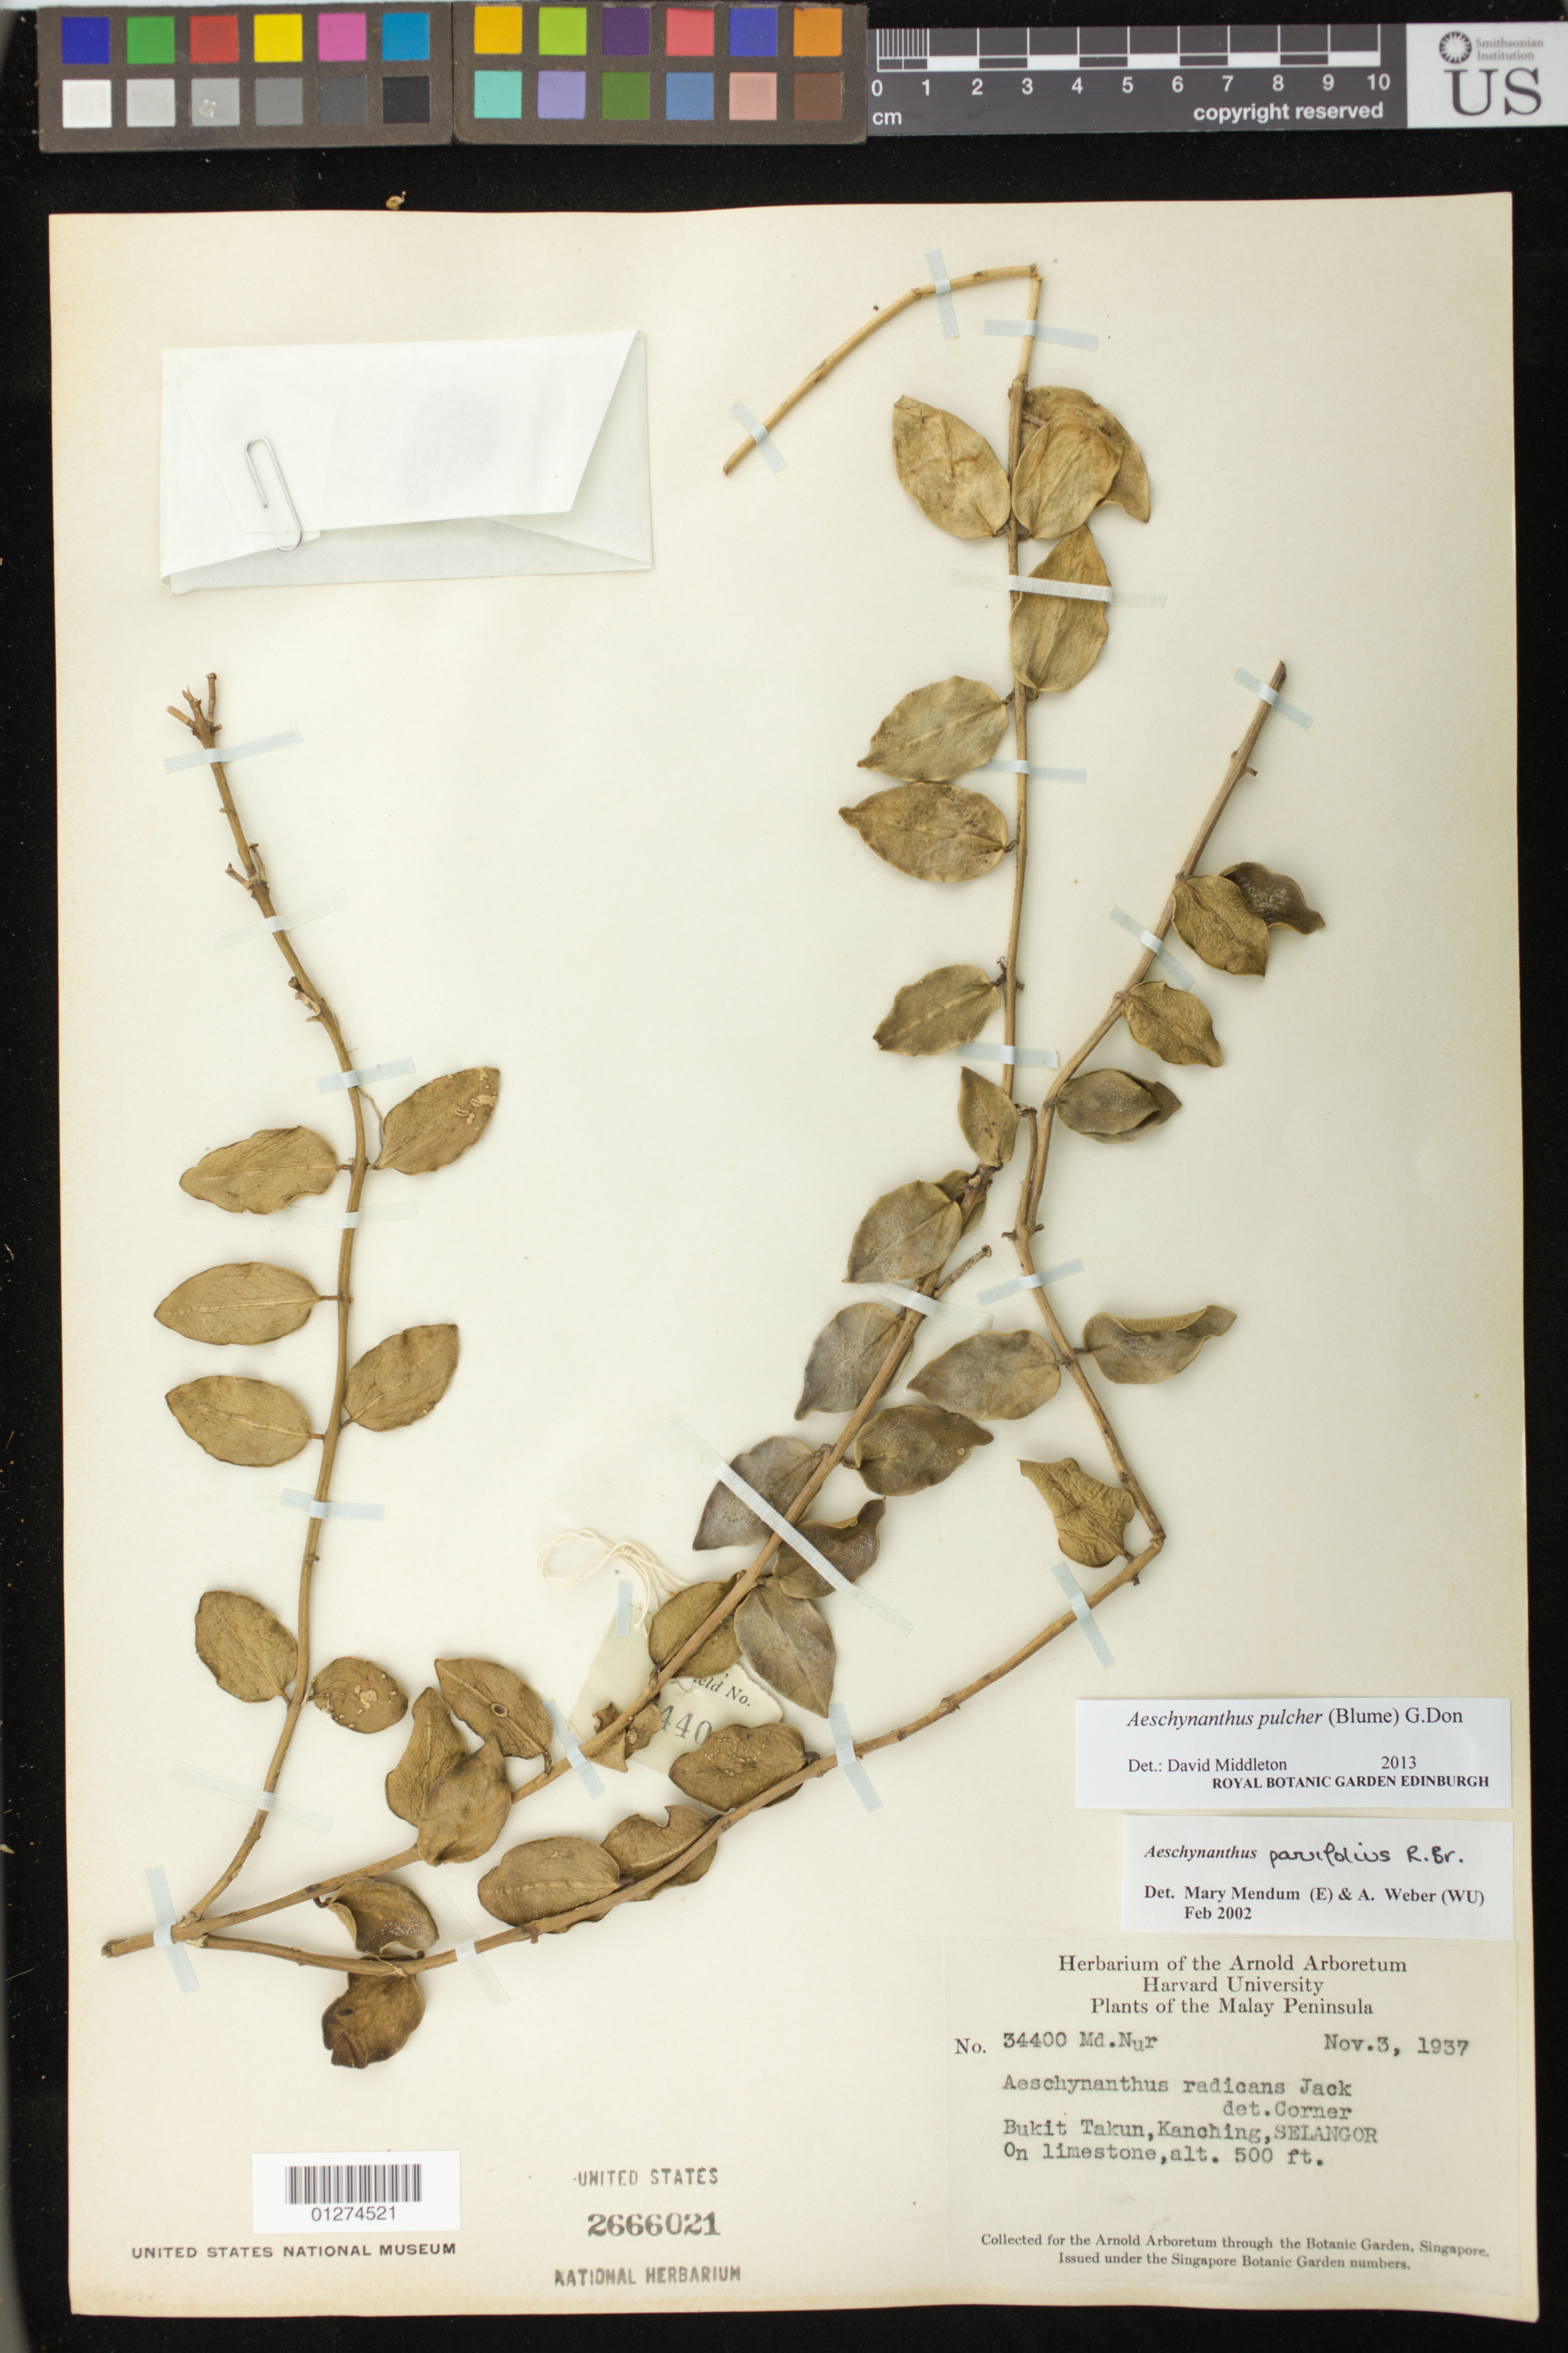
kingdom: Plantae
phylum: Tracheophyta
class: Magnoliopsida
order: Lamiales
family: Gesneriaceae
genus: Aeschynanthus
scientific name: Aeschynanthus pulcher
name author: (Blume) G. Don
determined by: Middleton, D. J.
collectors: M. Nur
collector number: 34400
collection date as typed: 03 Nov 1937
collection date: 1937-11-03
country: Malaysia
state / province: Selangor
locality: Selangor, Bukit takum. Kanching.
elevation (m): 152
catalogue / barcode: US 2666021